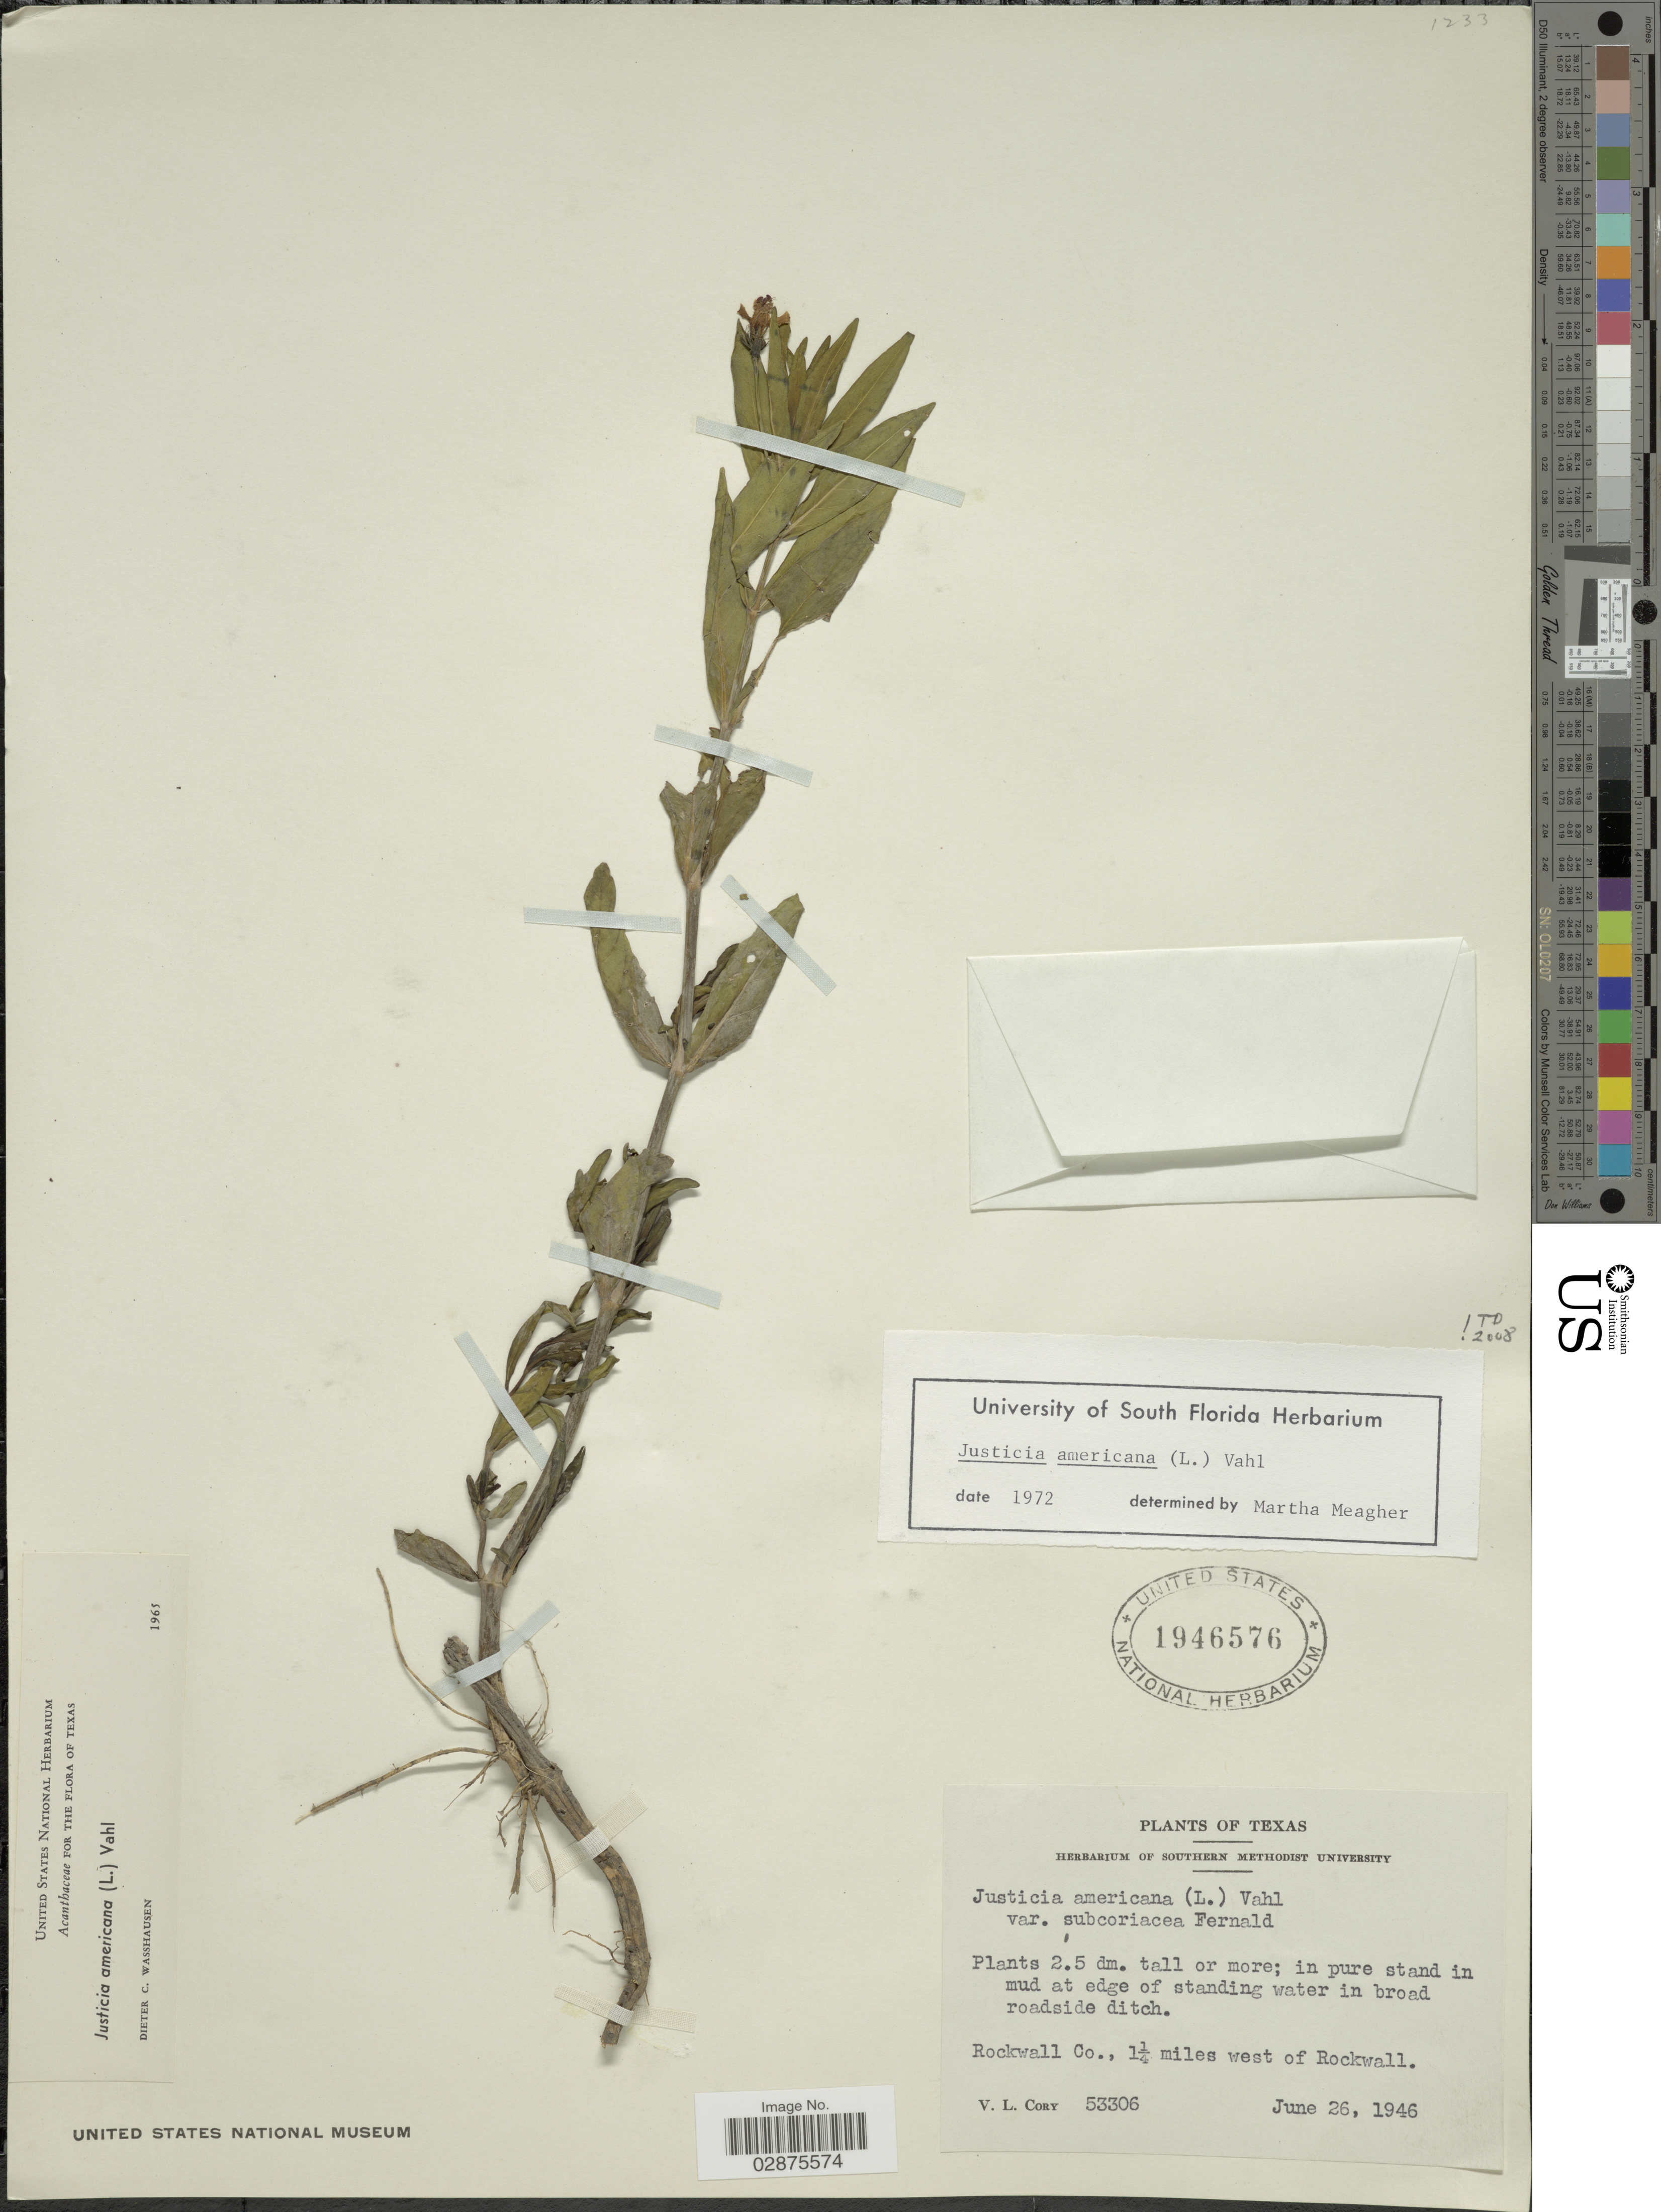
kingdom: Plantae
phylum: Tracheophyta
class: Magnoliopsida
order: Lamiales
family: Acanthaceae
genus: Justicia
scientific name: Justicia americana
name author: (L.) Vahl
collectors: V. Cory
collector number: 53306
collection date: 1946-06-26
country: United States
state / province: Texas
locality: Rockwall Co., 1¼ miles west of Rockwall.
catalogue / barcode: US 1946576